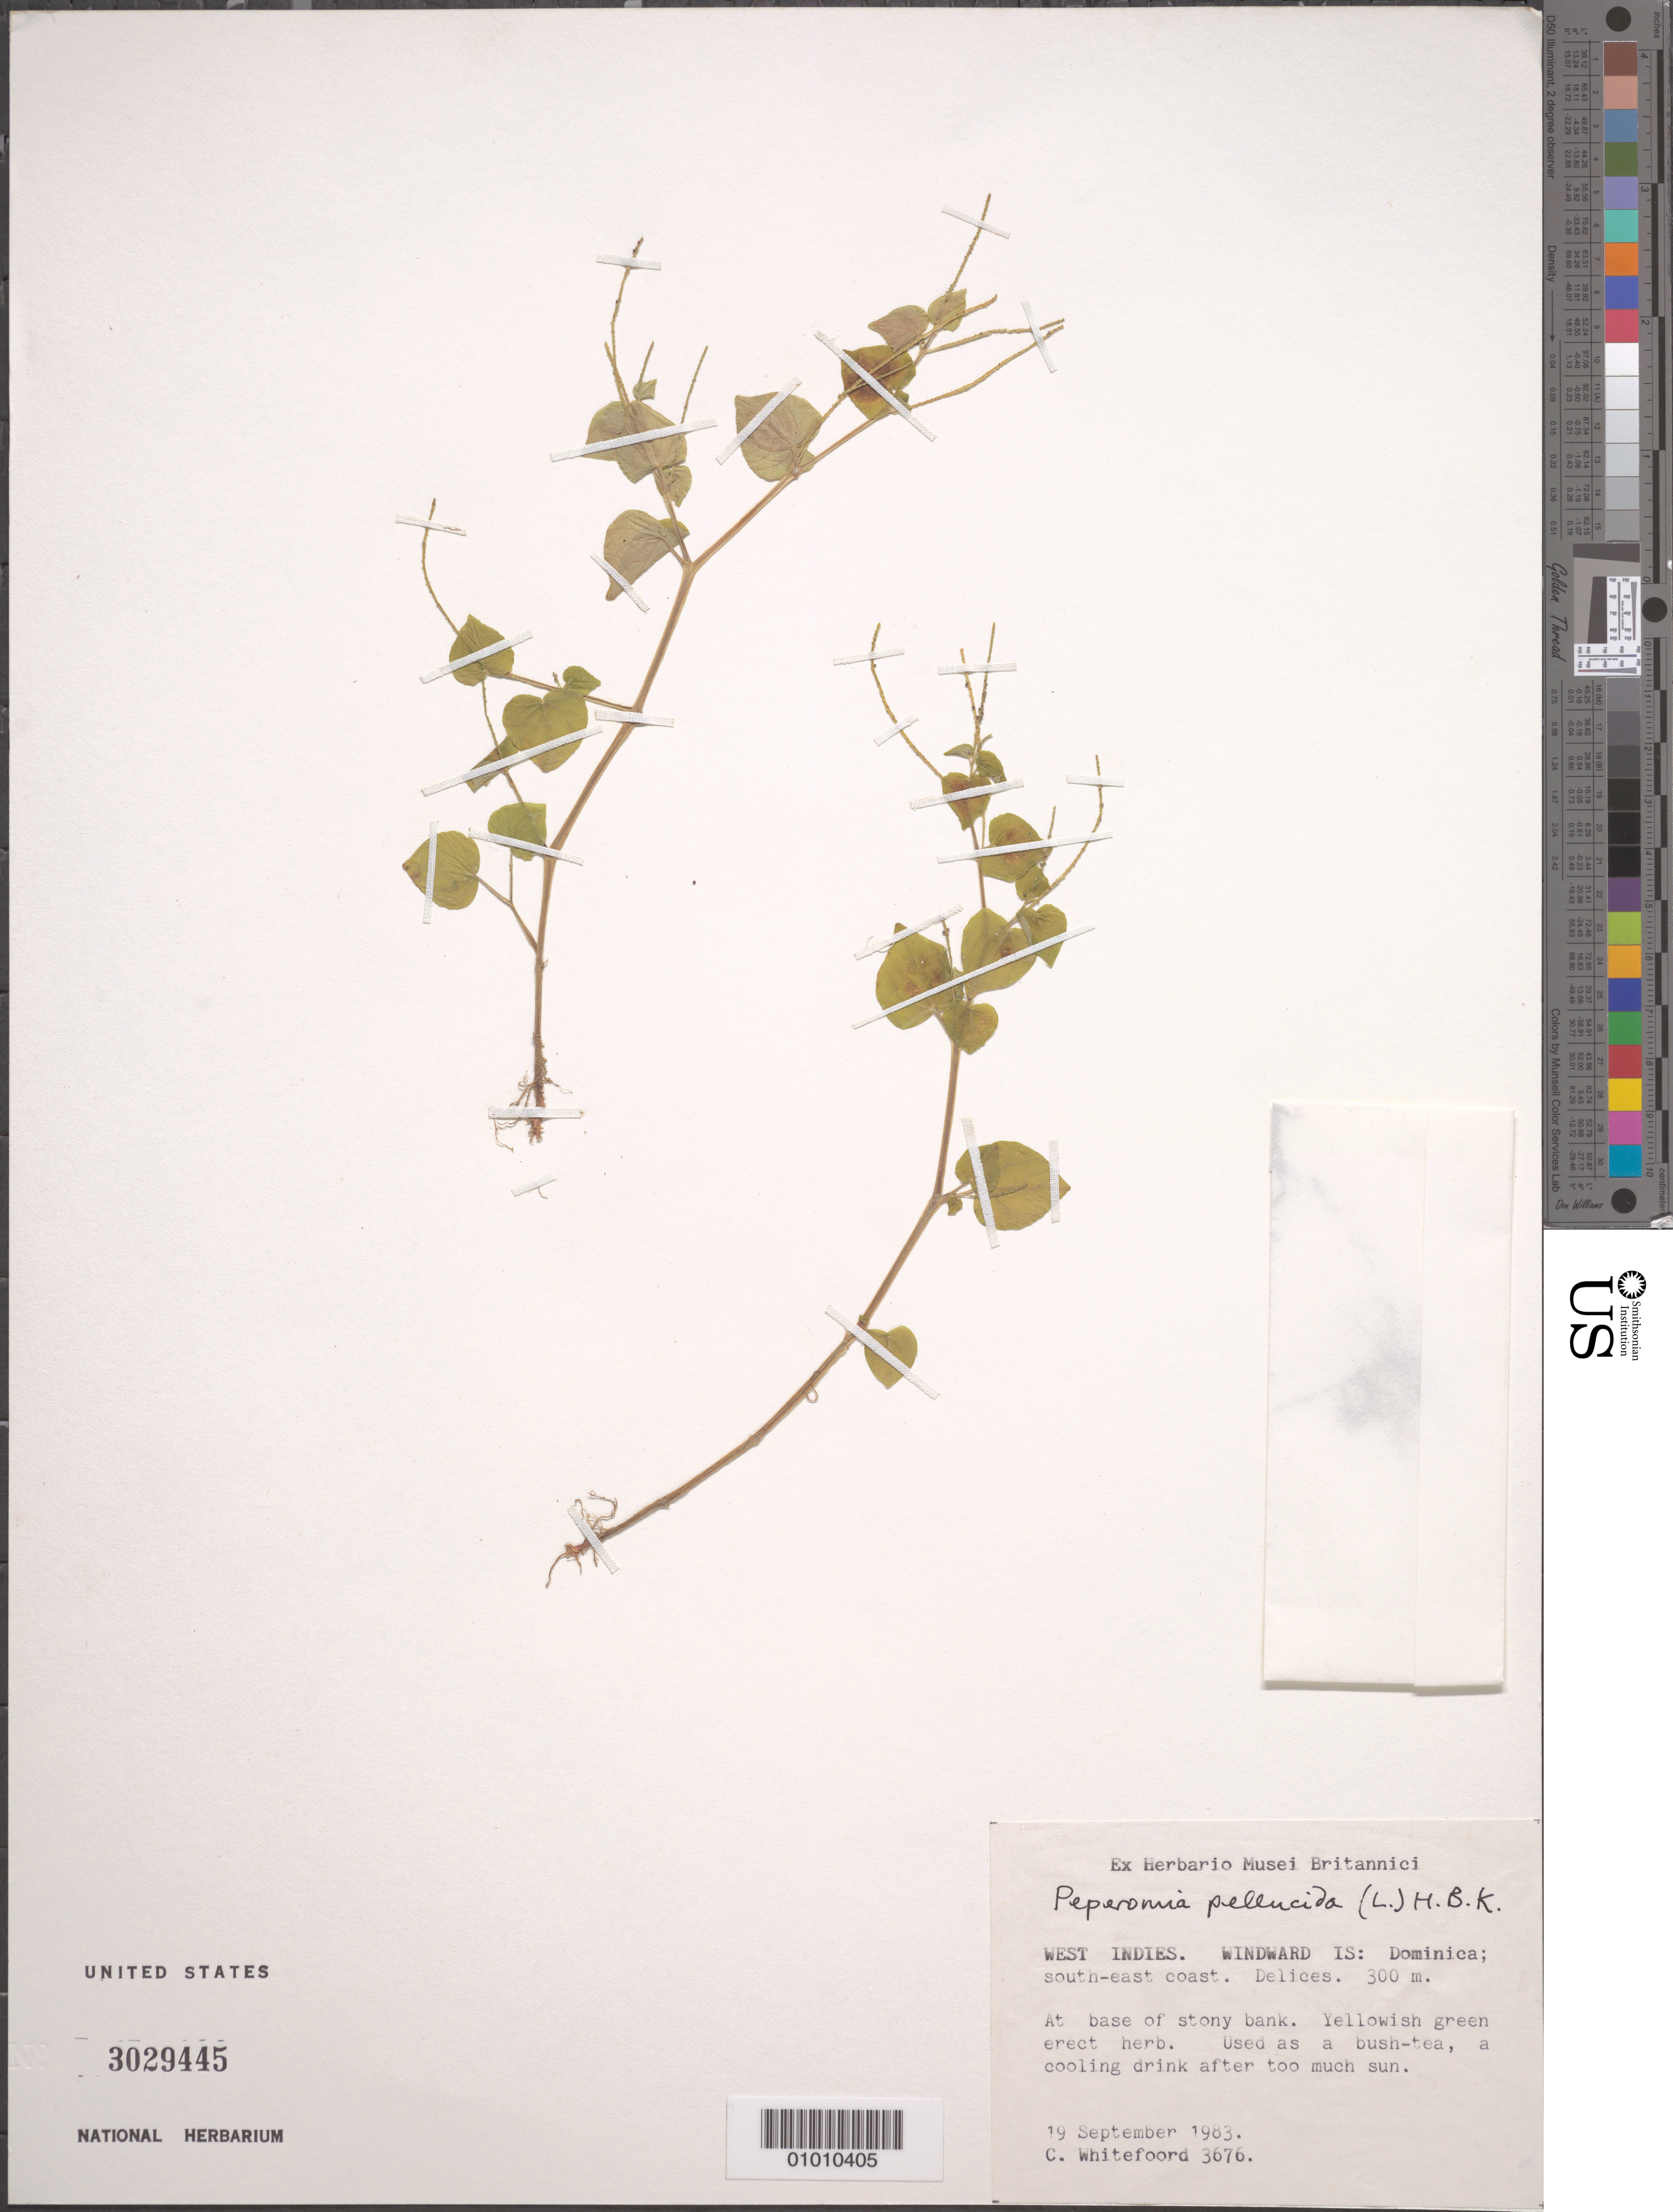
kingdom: Plantae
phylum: Tracheophyta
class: Magnoliopsida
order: Piperales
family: Piperaceae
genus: Peperomia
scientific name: Peperomia pellucida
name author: (L.) Kunth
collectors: C. Whitefoord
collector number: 3676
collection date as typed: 19 Sep 1983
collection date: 1983-09-19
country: Dominica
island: Dominica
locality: SE coast. Delices. At base of stony bank.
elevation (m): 300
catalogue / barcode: US 3029445